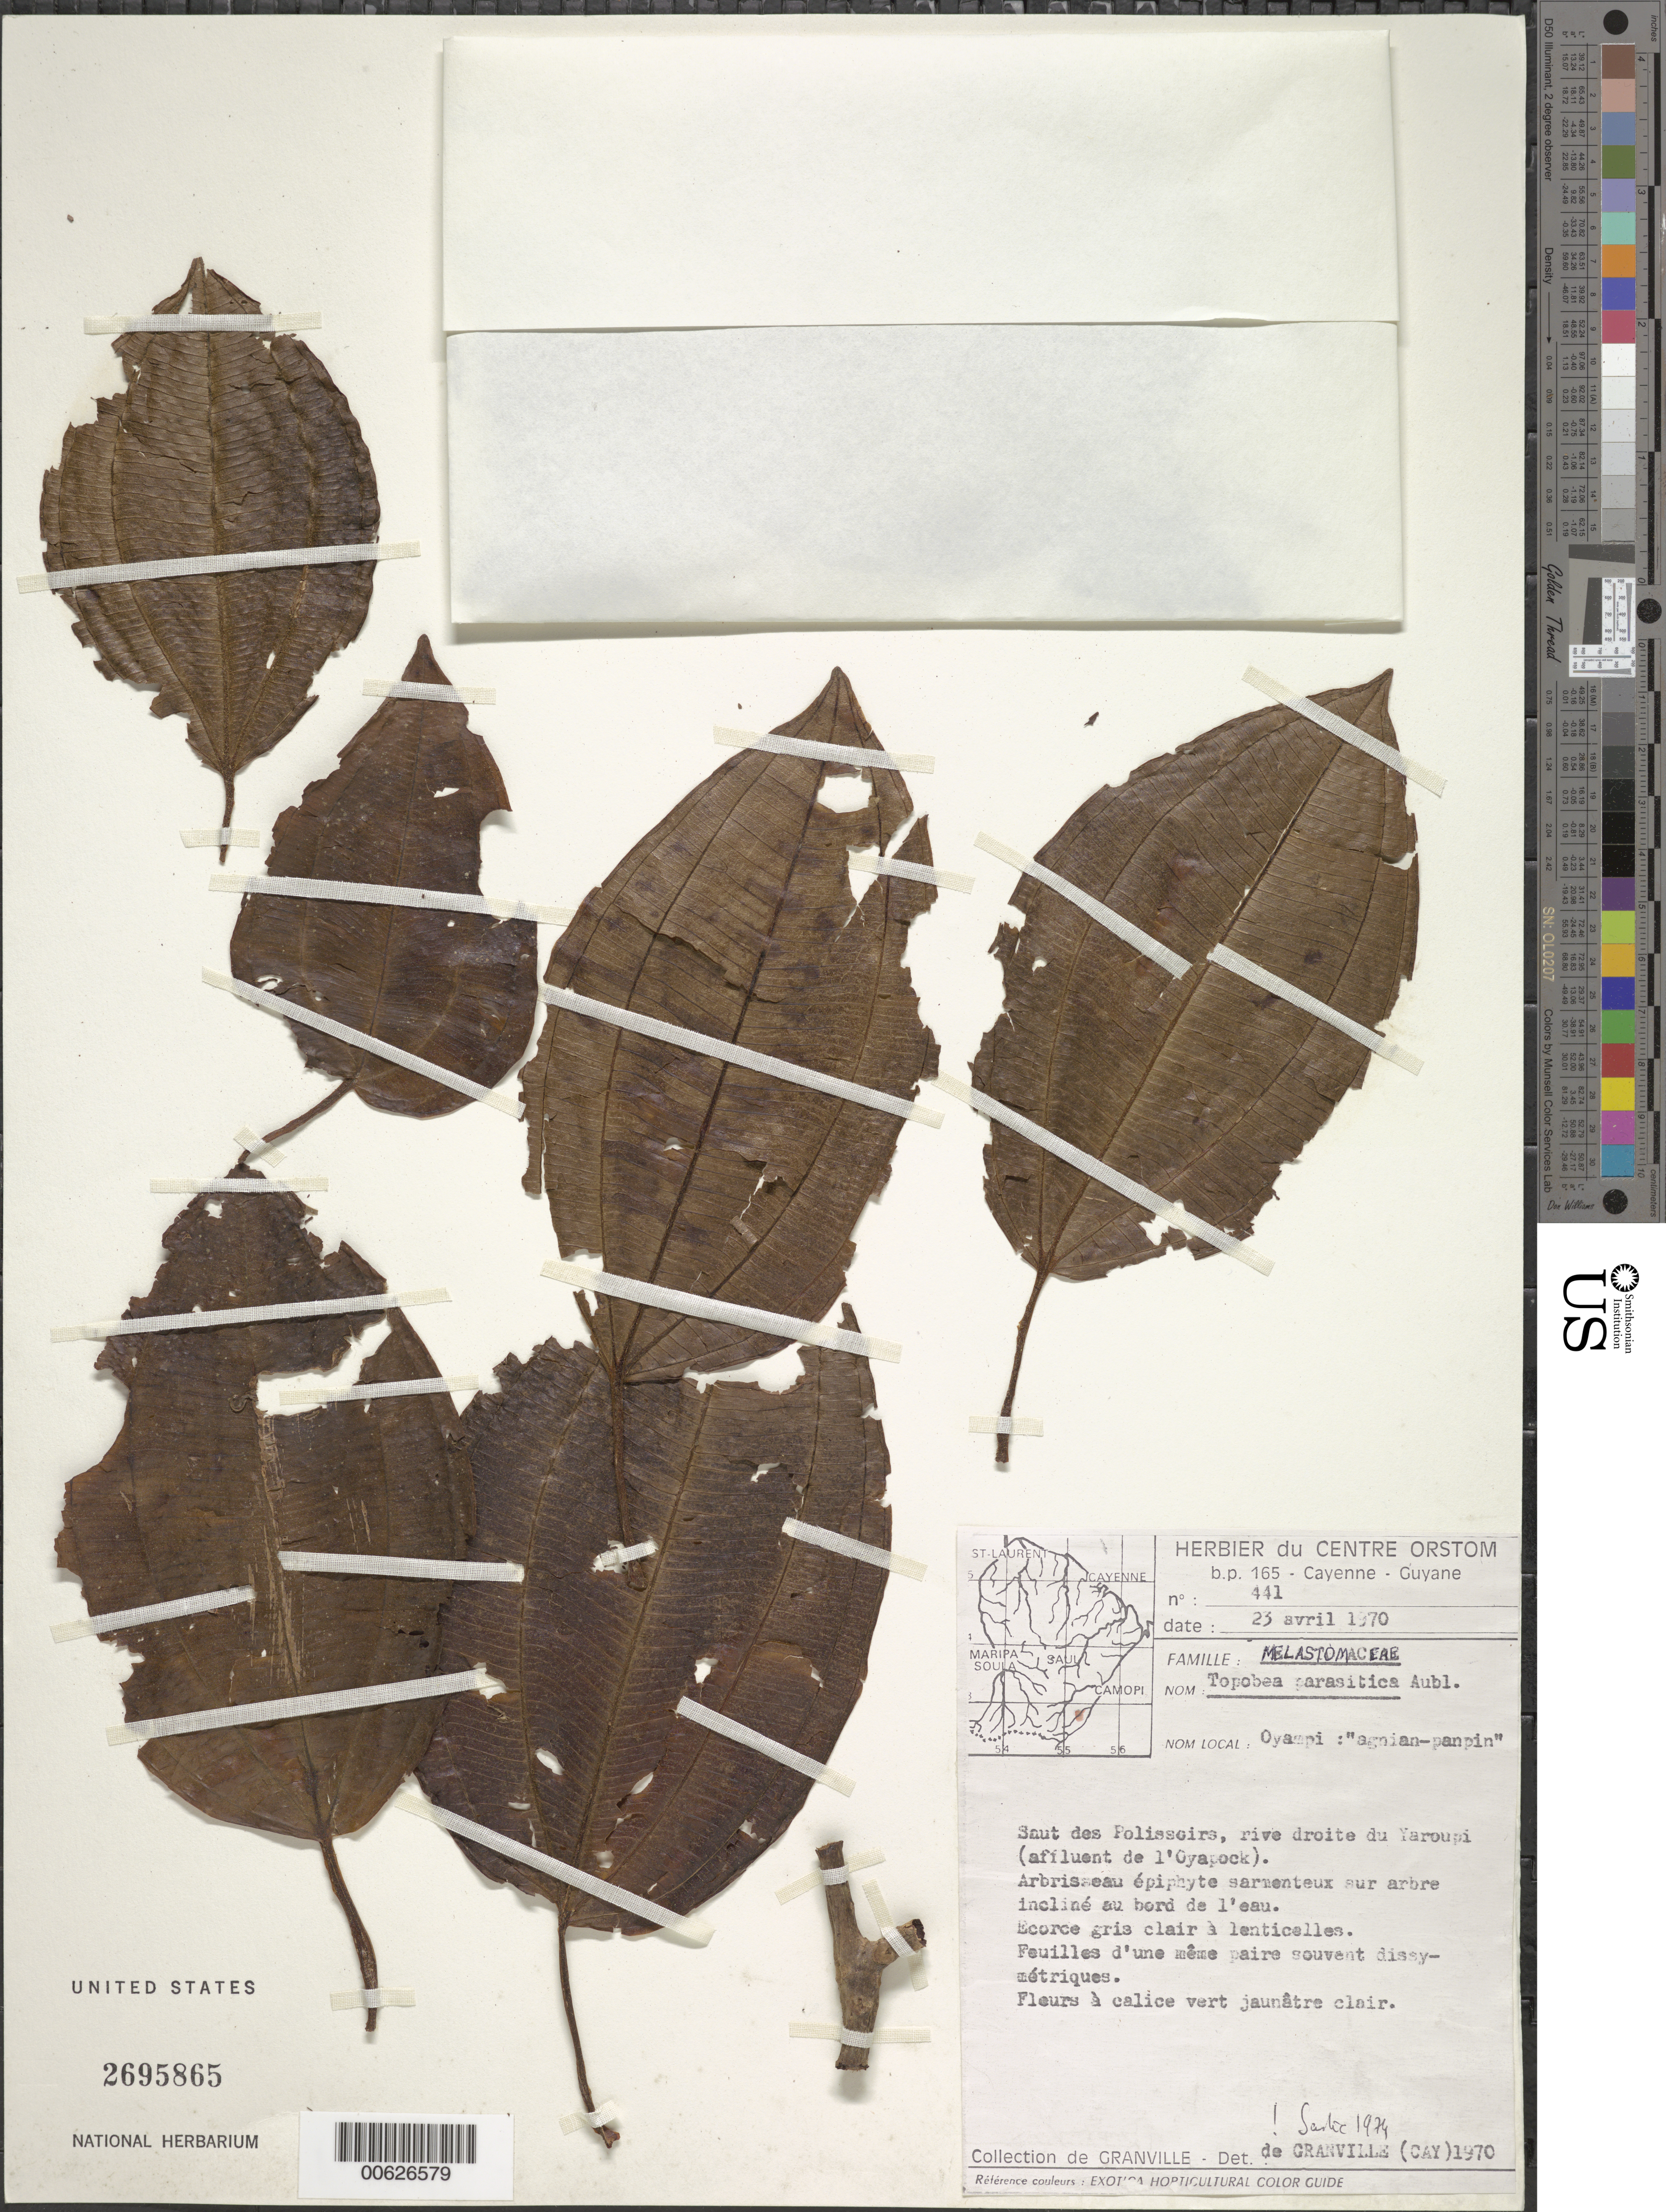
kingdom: Plantae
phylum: Tracheophyta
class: Magnoliopsida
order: Myrtales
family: Melastomataceae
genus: Topobea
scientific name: Topobea parasitica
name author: Aubl.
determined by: Sastre, C. H. L.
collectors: J.-J. de Granville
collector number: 441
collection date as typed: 23-Apr-70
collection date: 1970-04-23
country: French Guiana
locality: Fleuve Yaroupi (affl. de l'Oyapock), saut des Polissoirs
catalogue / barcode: US 2695865